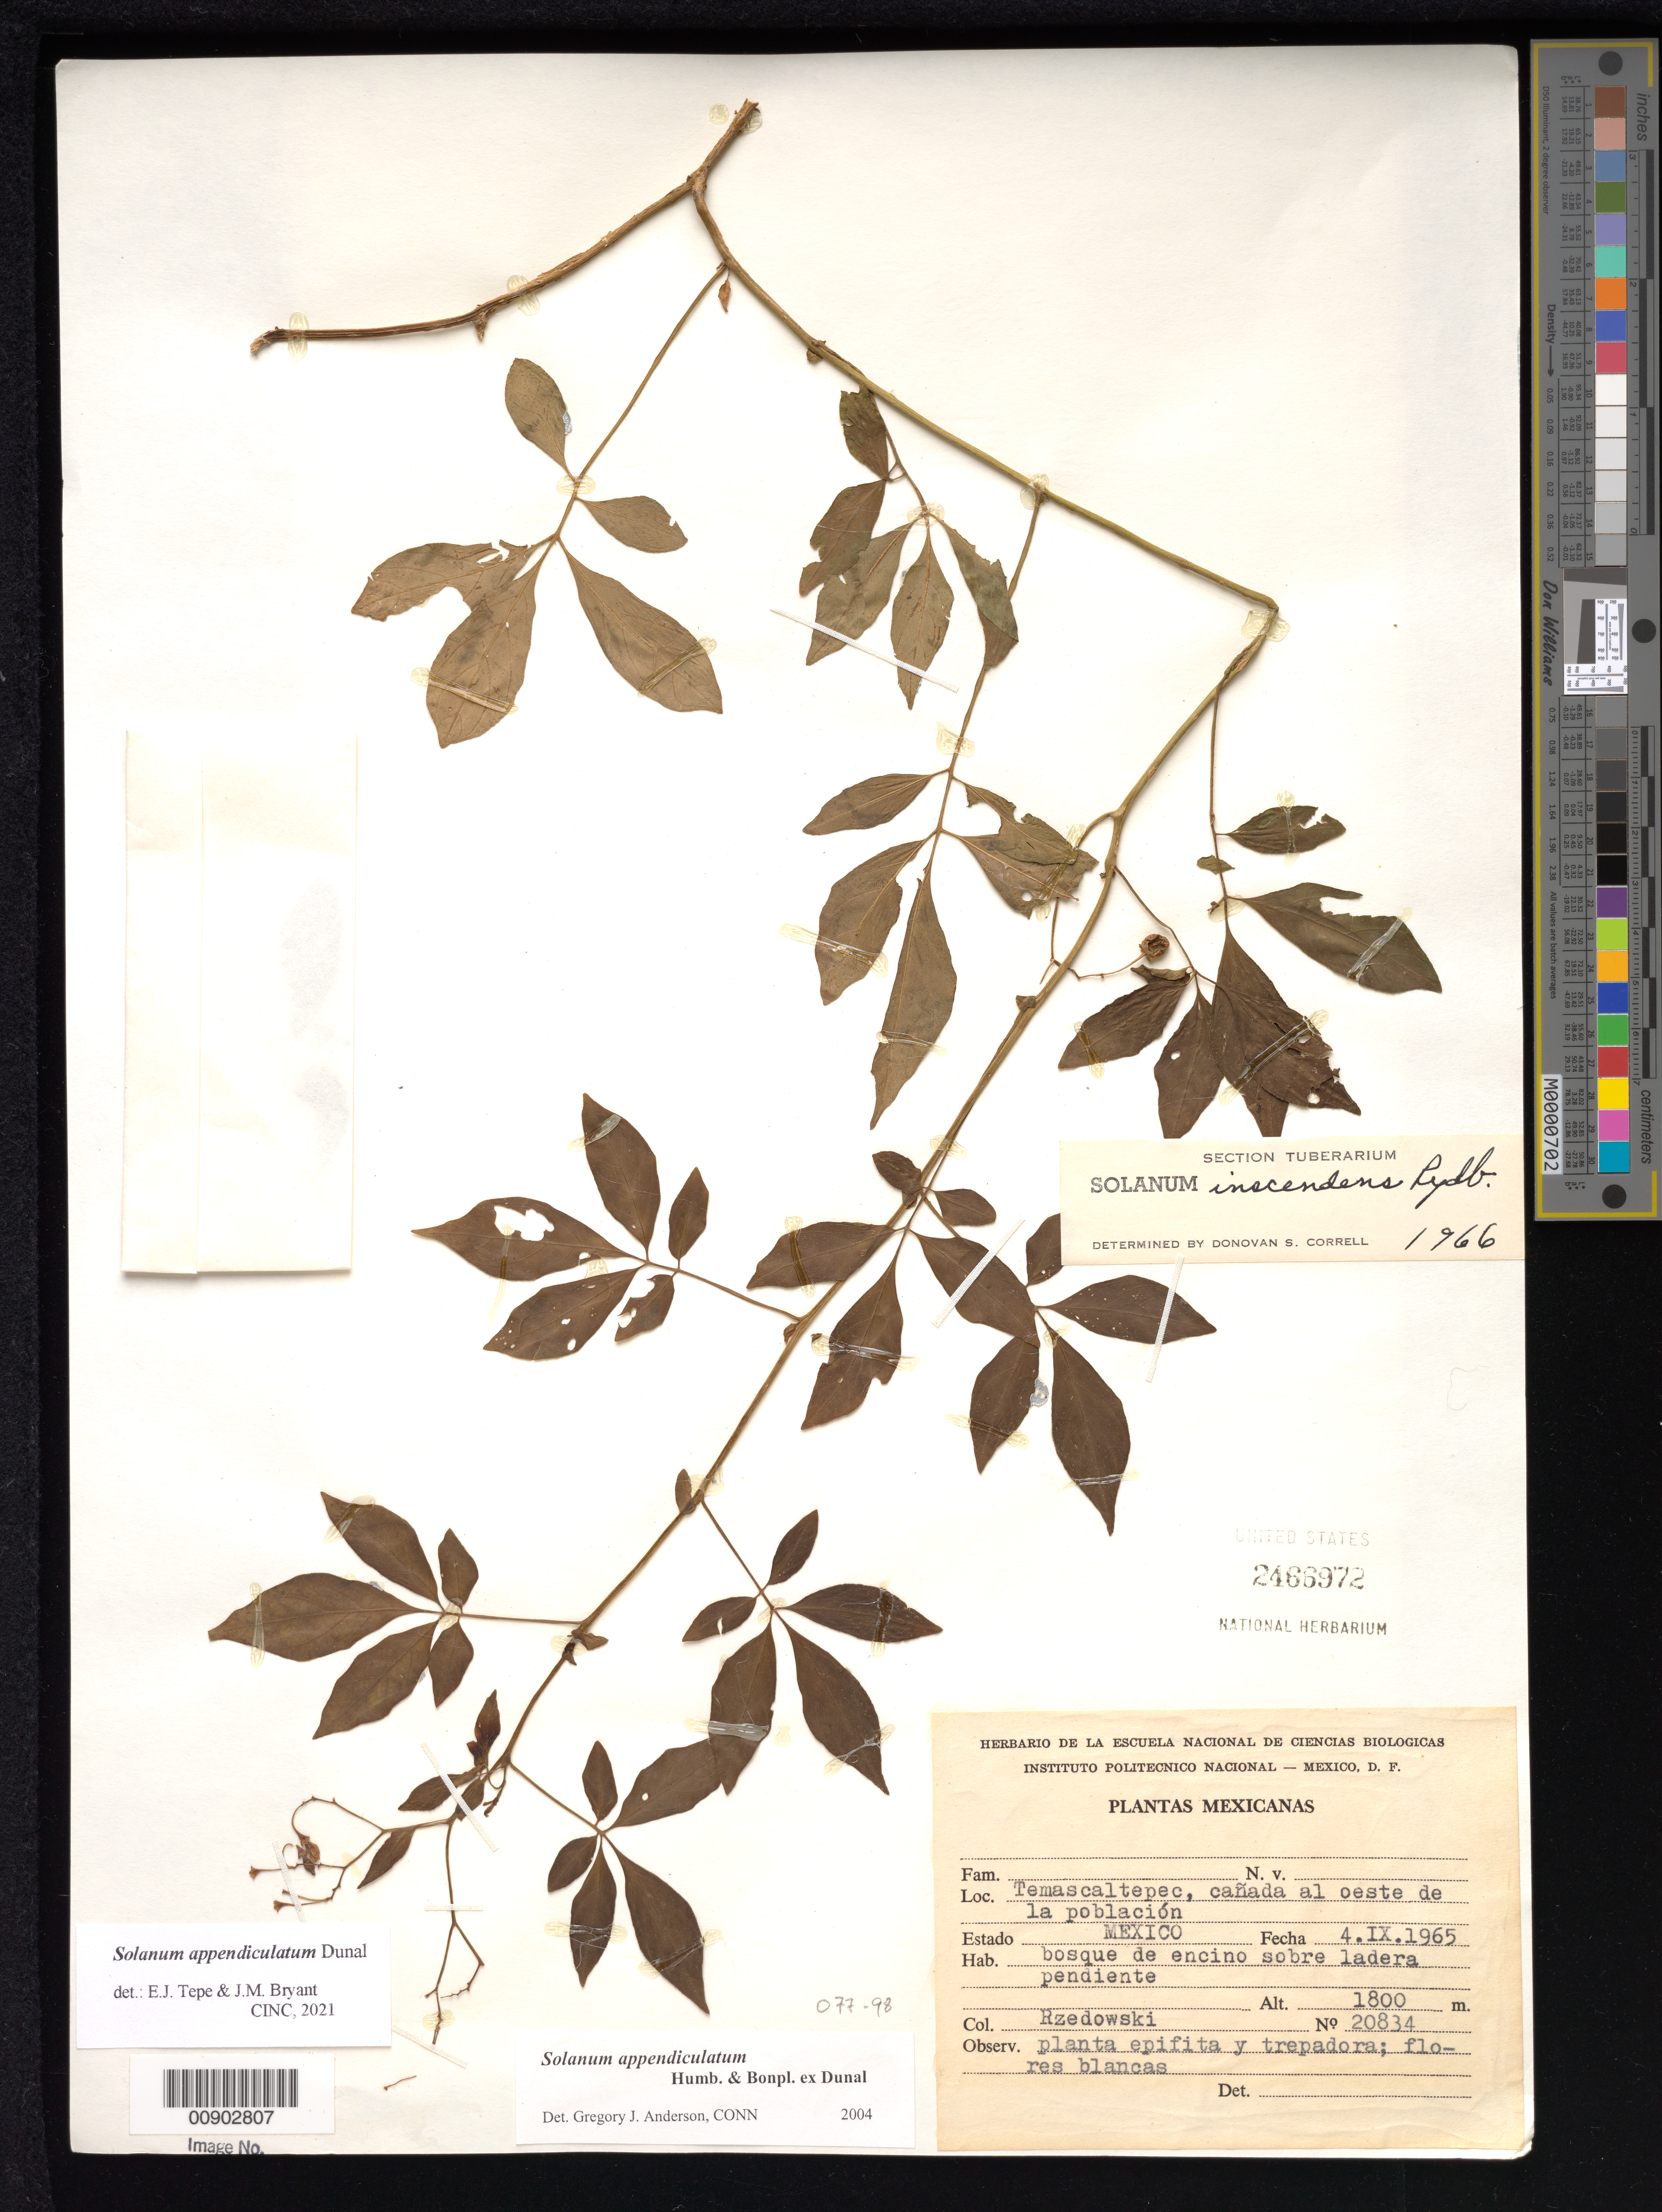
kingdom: Plantae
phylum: Tracheophyta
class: Magnoliopsida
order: Solanales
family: Solanaceae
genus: Solanum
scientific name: Solanum appendiculatum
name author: Humb. & Bonpl. ex Dunal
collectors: J. Rzedowski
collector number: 20834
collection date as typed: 04 Sep 1965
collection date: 1965-09-04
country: Mexico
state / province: México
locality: Temascaltepec, cañada al oeste de la población. Edo. de México.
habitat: Bosque de encino sobre ladera pendiente. Planta epifita y trepadora.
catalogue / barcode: US 2466972